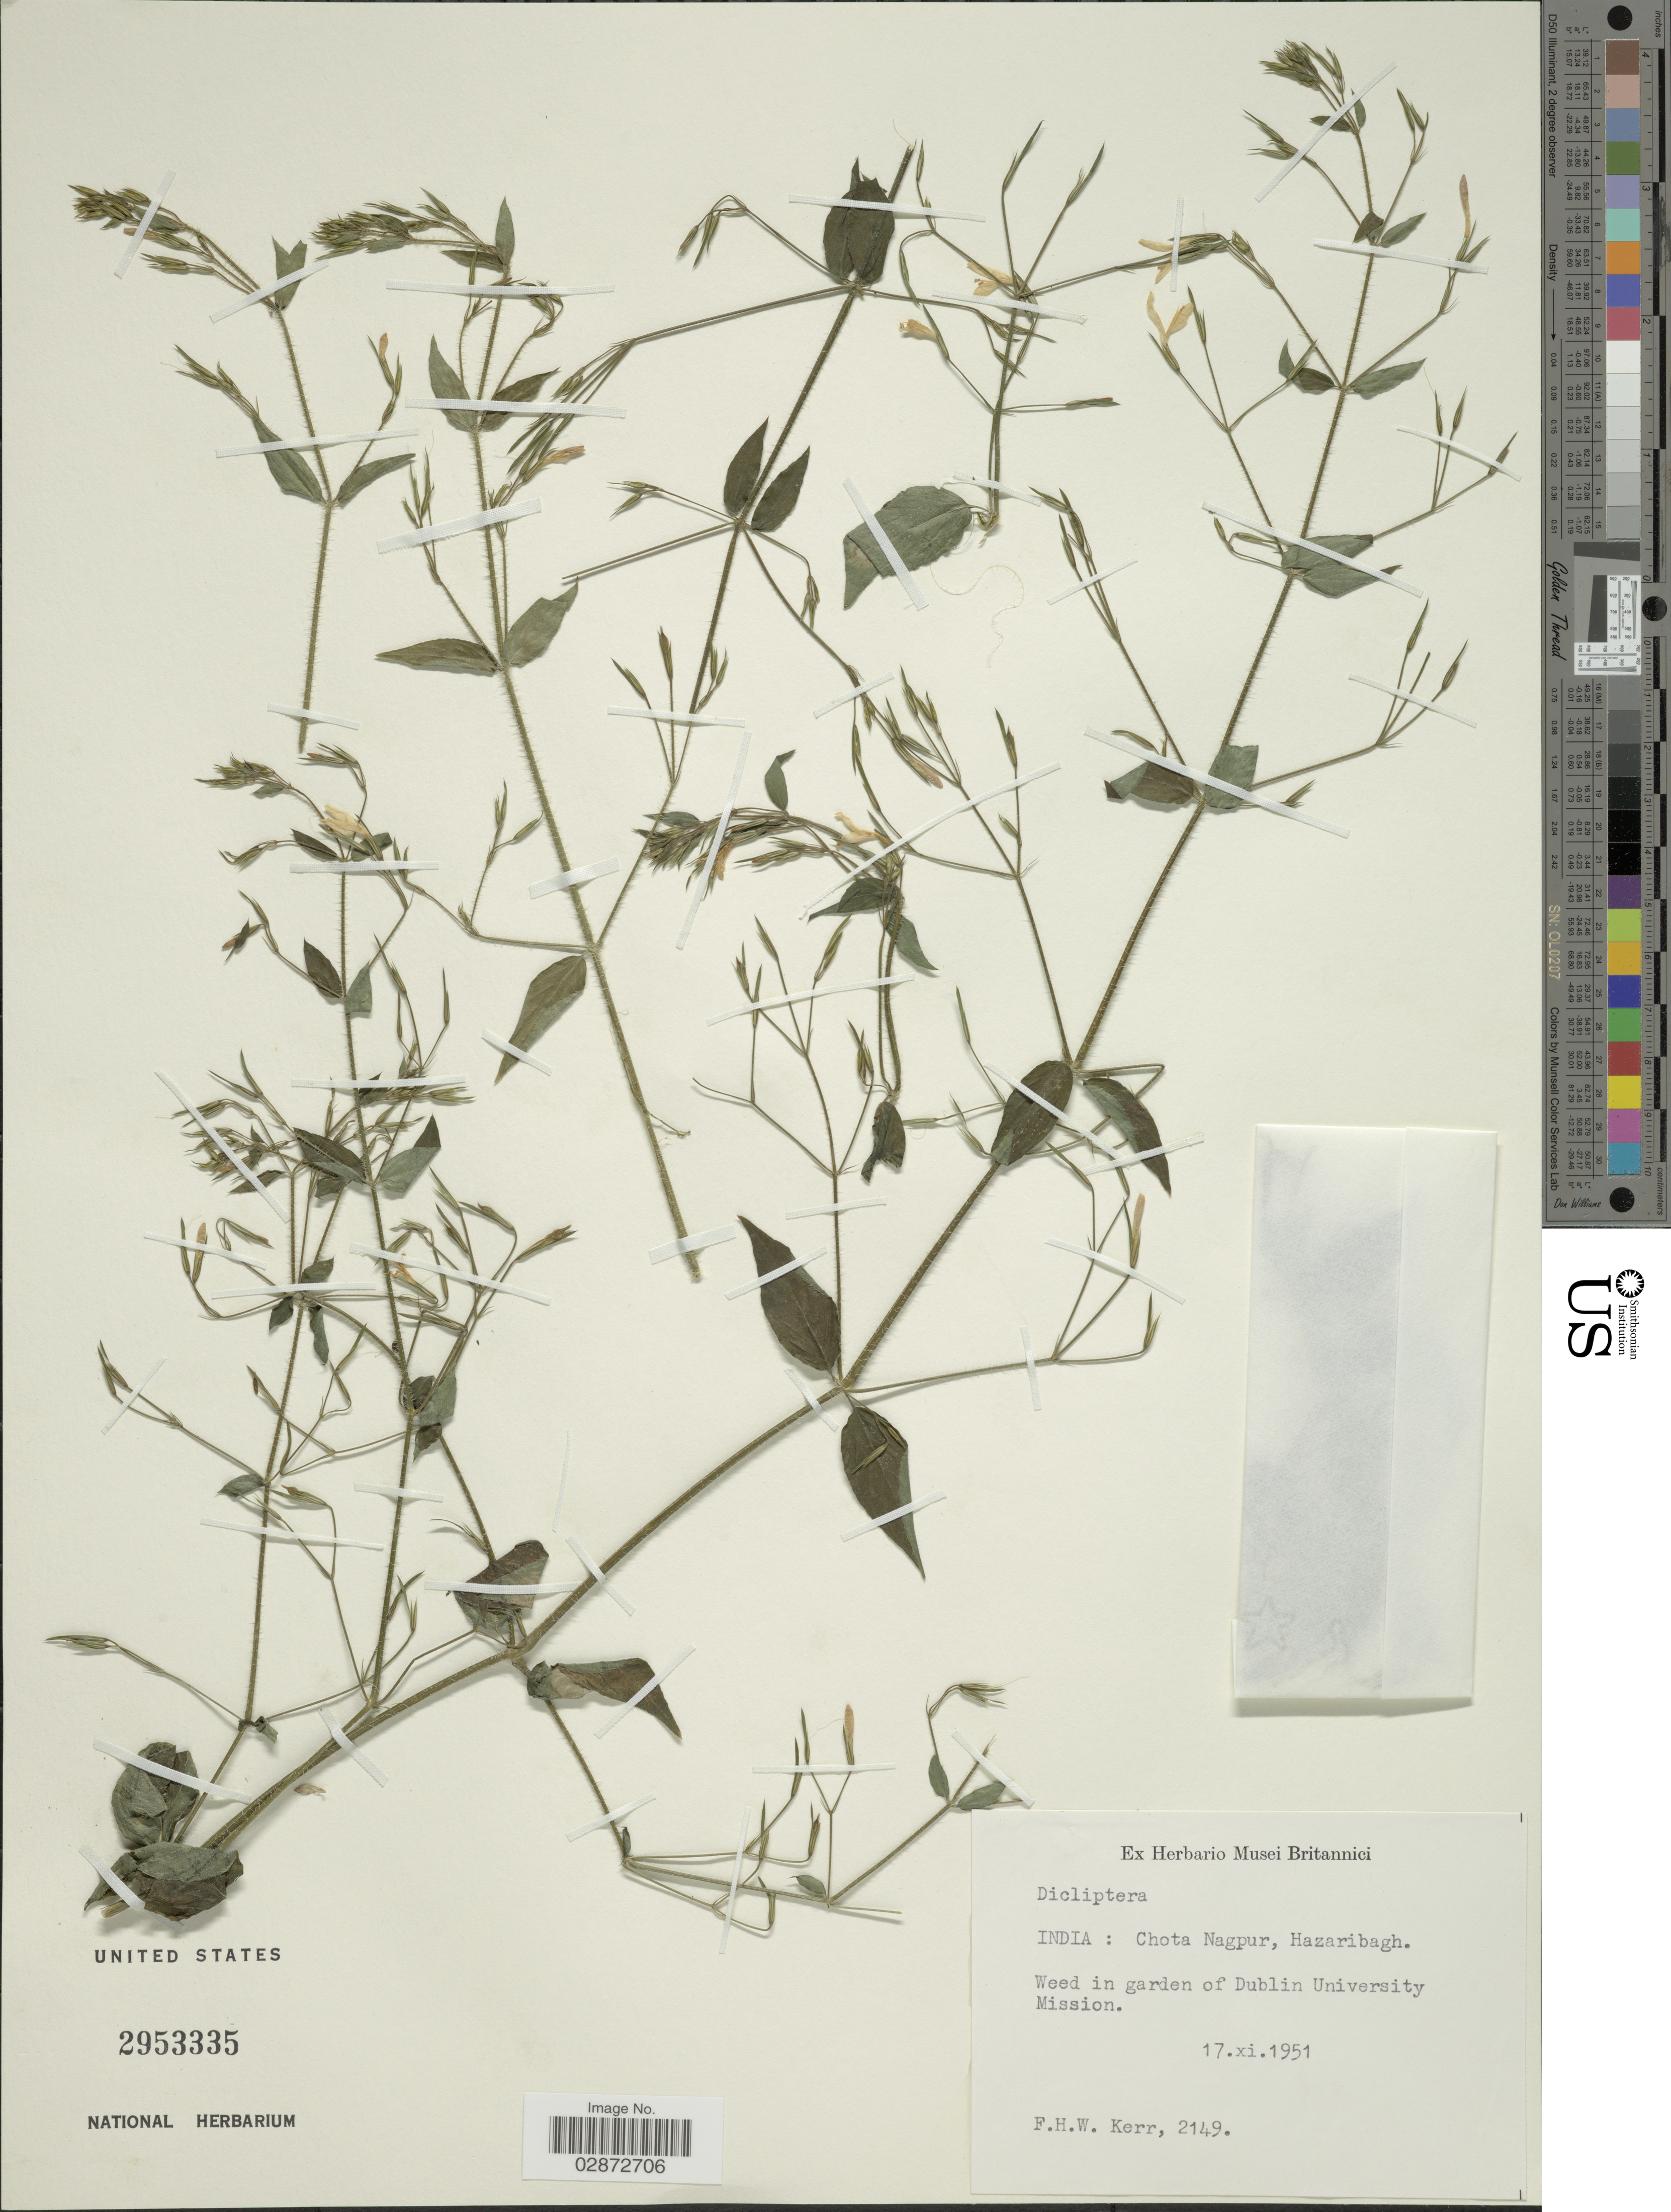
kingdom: Plantae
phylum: Tracheophyta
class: Magnoliopsida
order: Lamiales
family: Acanthaceae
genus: Dicliptera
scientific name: Dicliptera sp.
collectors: F. H. W. Kerr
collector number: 2149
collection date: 1951-11-17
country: India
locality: India: Chota Nagpur, Hazaribagh. Weed in garden of Dublin University Mission.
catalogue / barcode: US 2953335